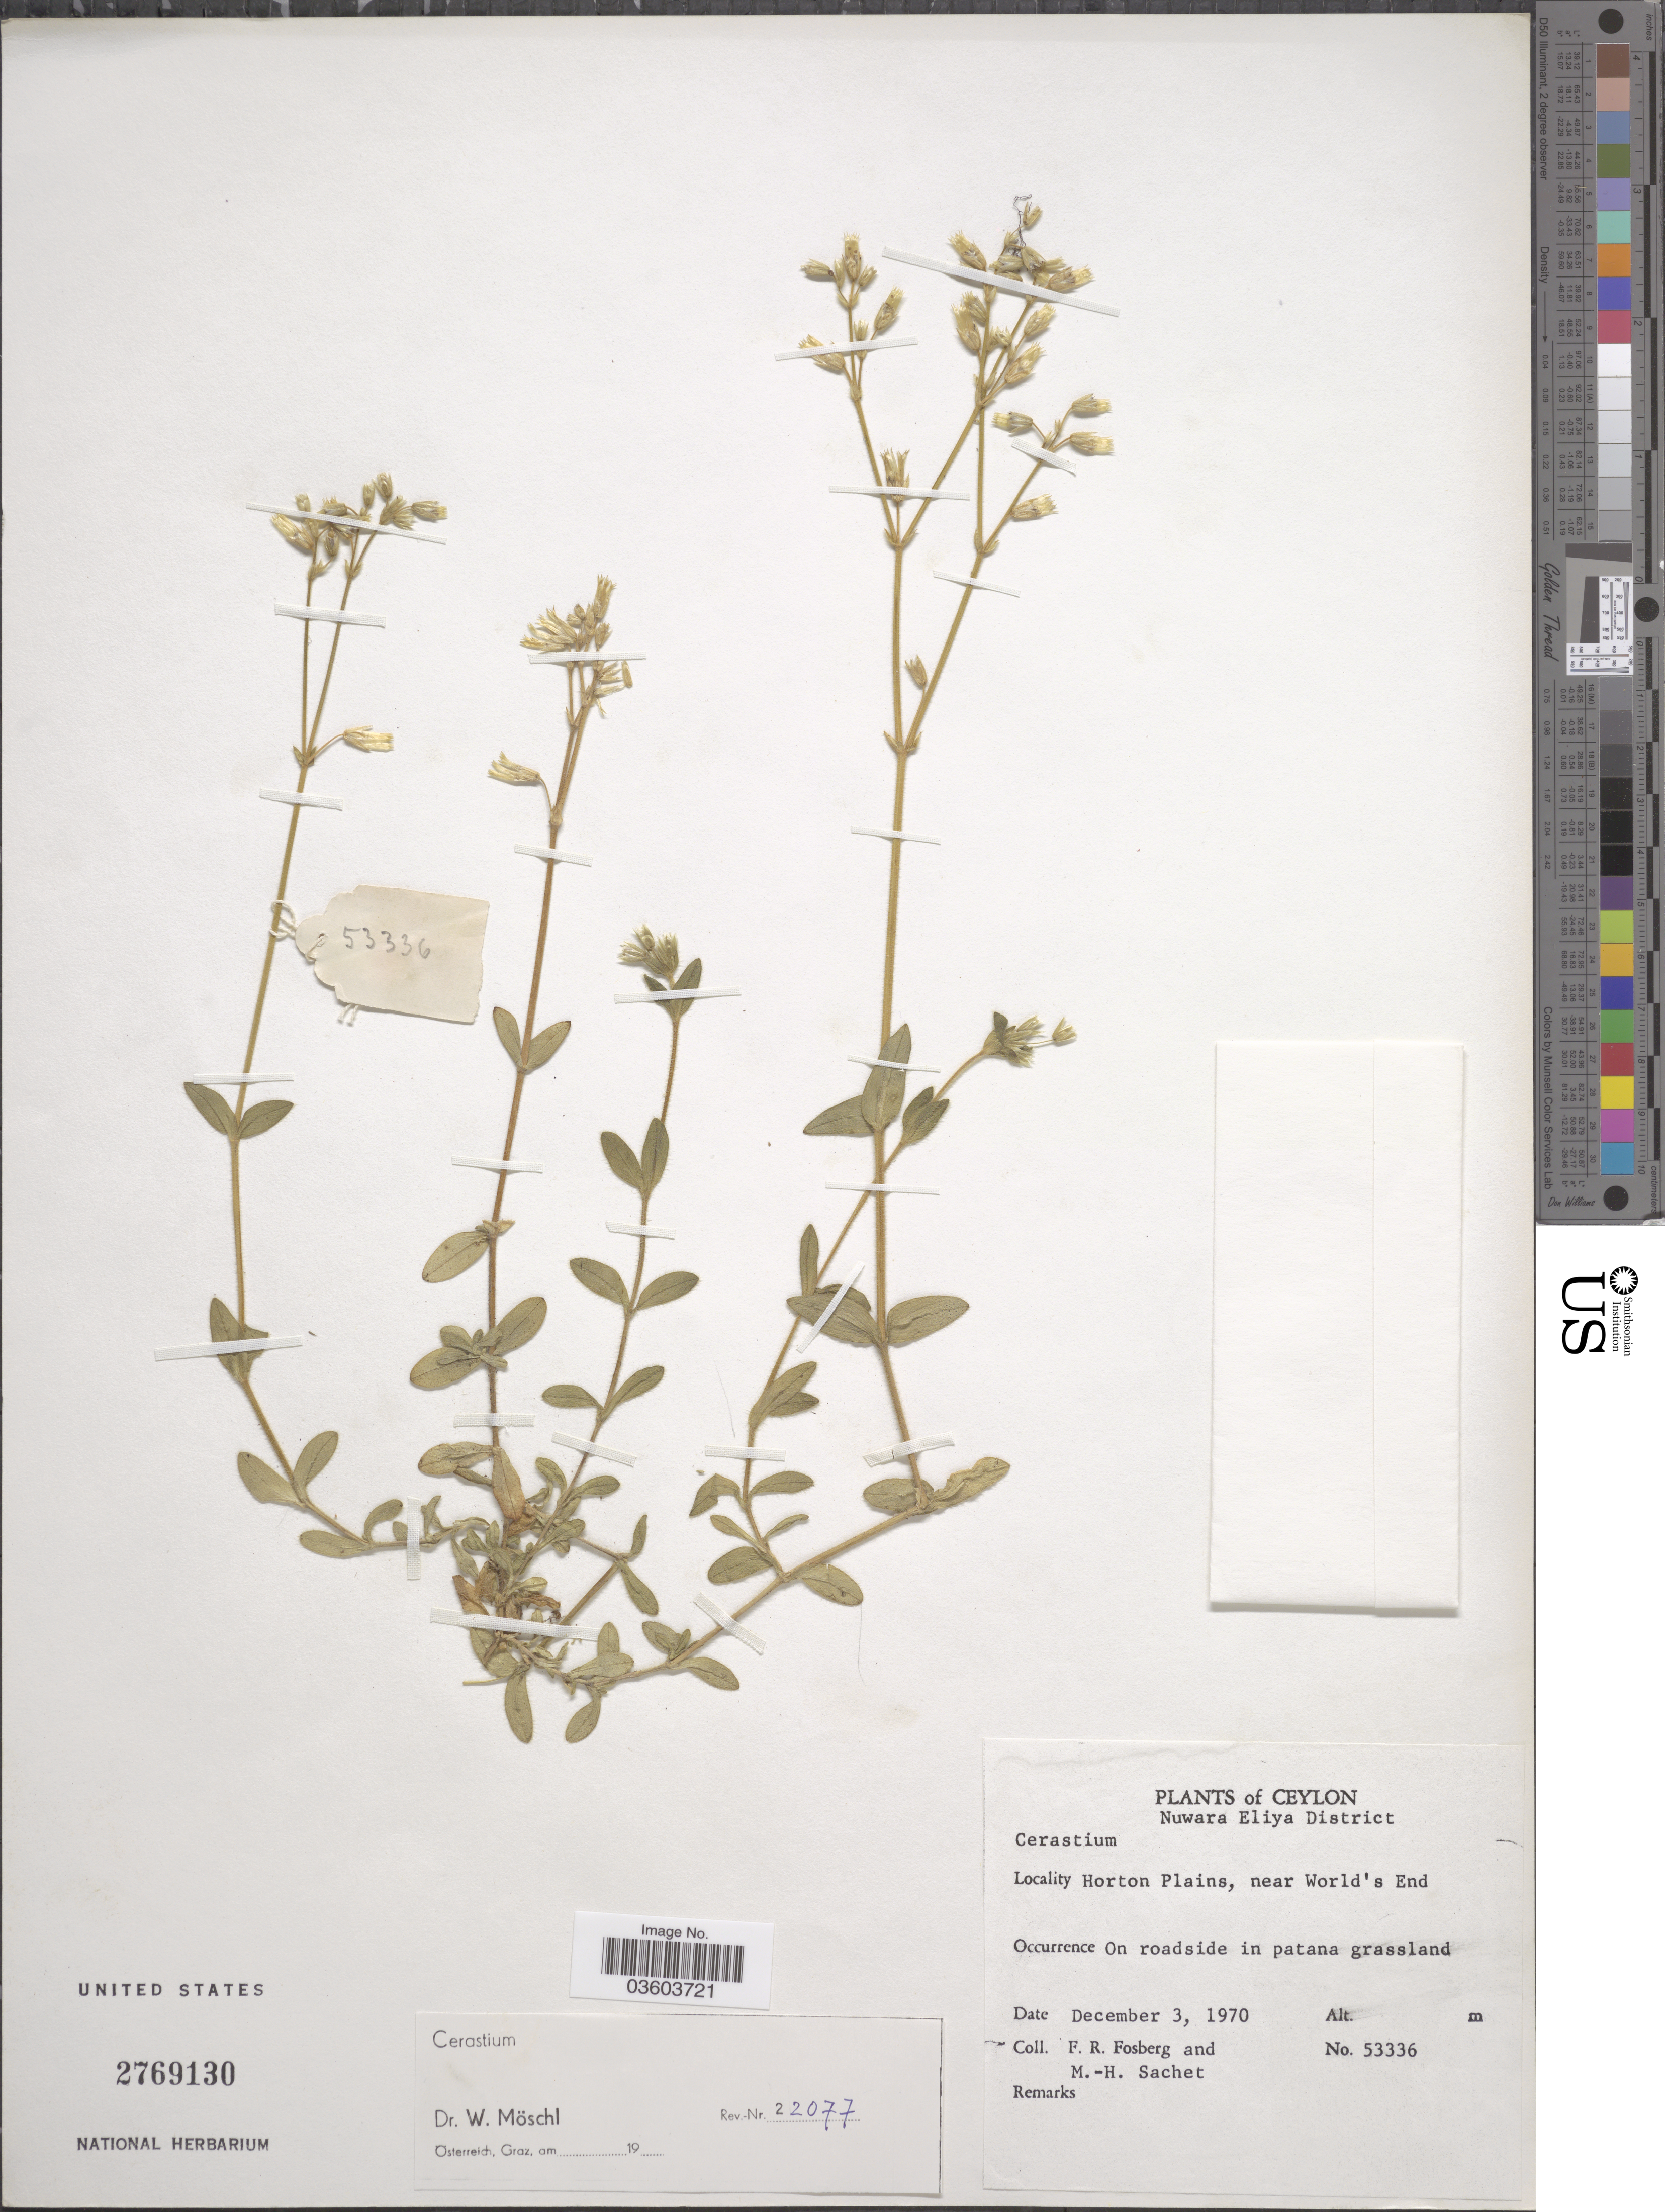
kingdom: Plantae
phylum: Tracheophyta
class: Magnoliopsida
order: Caryophyllales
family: Caryophyllaceae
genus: Cerastium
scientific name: Cerastium sp.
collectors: F. R. Fosberg & M.-H. Sachet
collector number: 53336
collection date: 1970-12-03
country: Sri Lanka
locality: Ceylon. Nuwara Eliya District. Horton Plains, near World's End.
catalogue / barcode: US 2769130